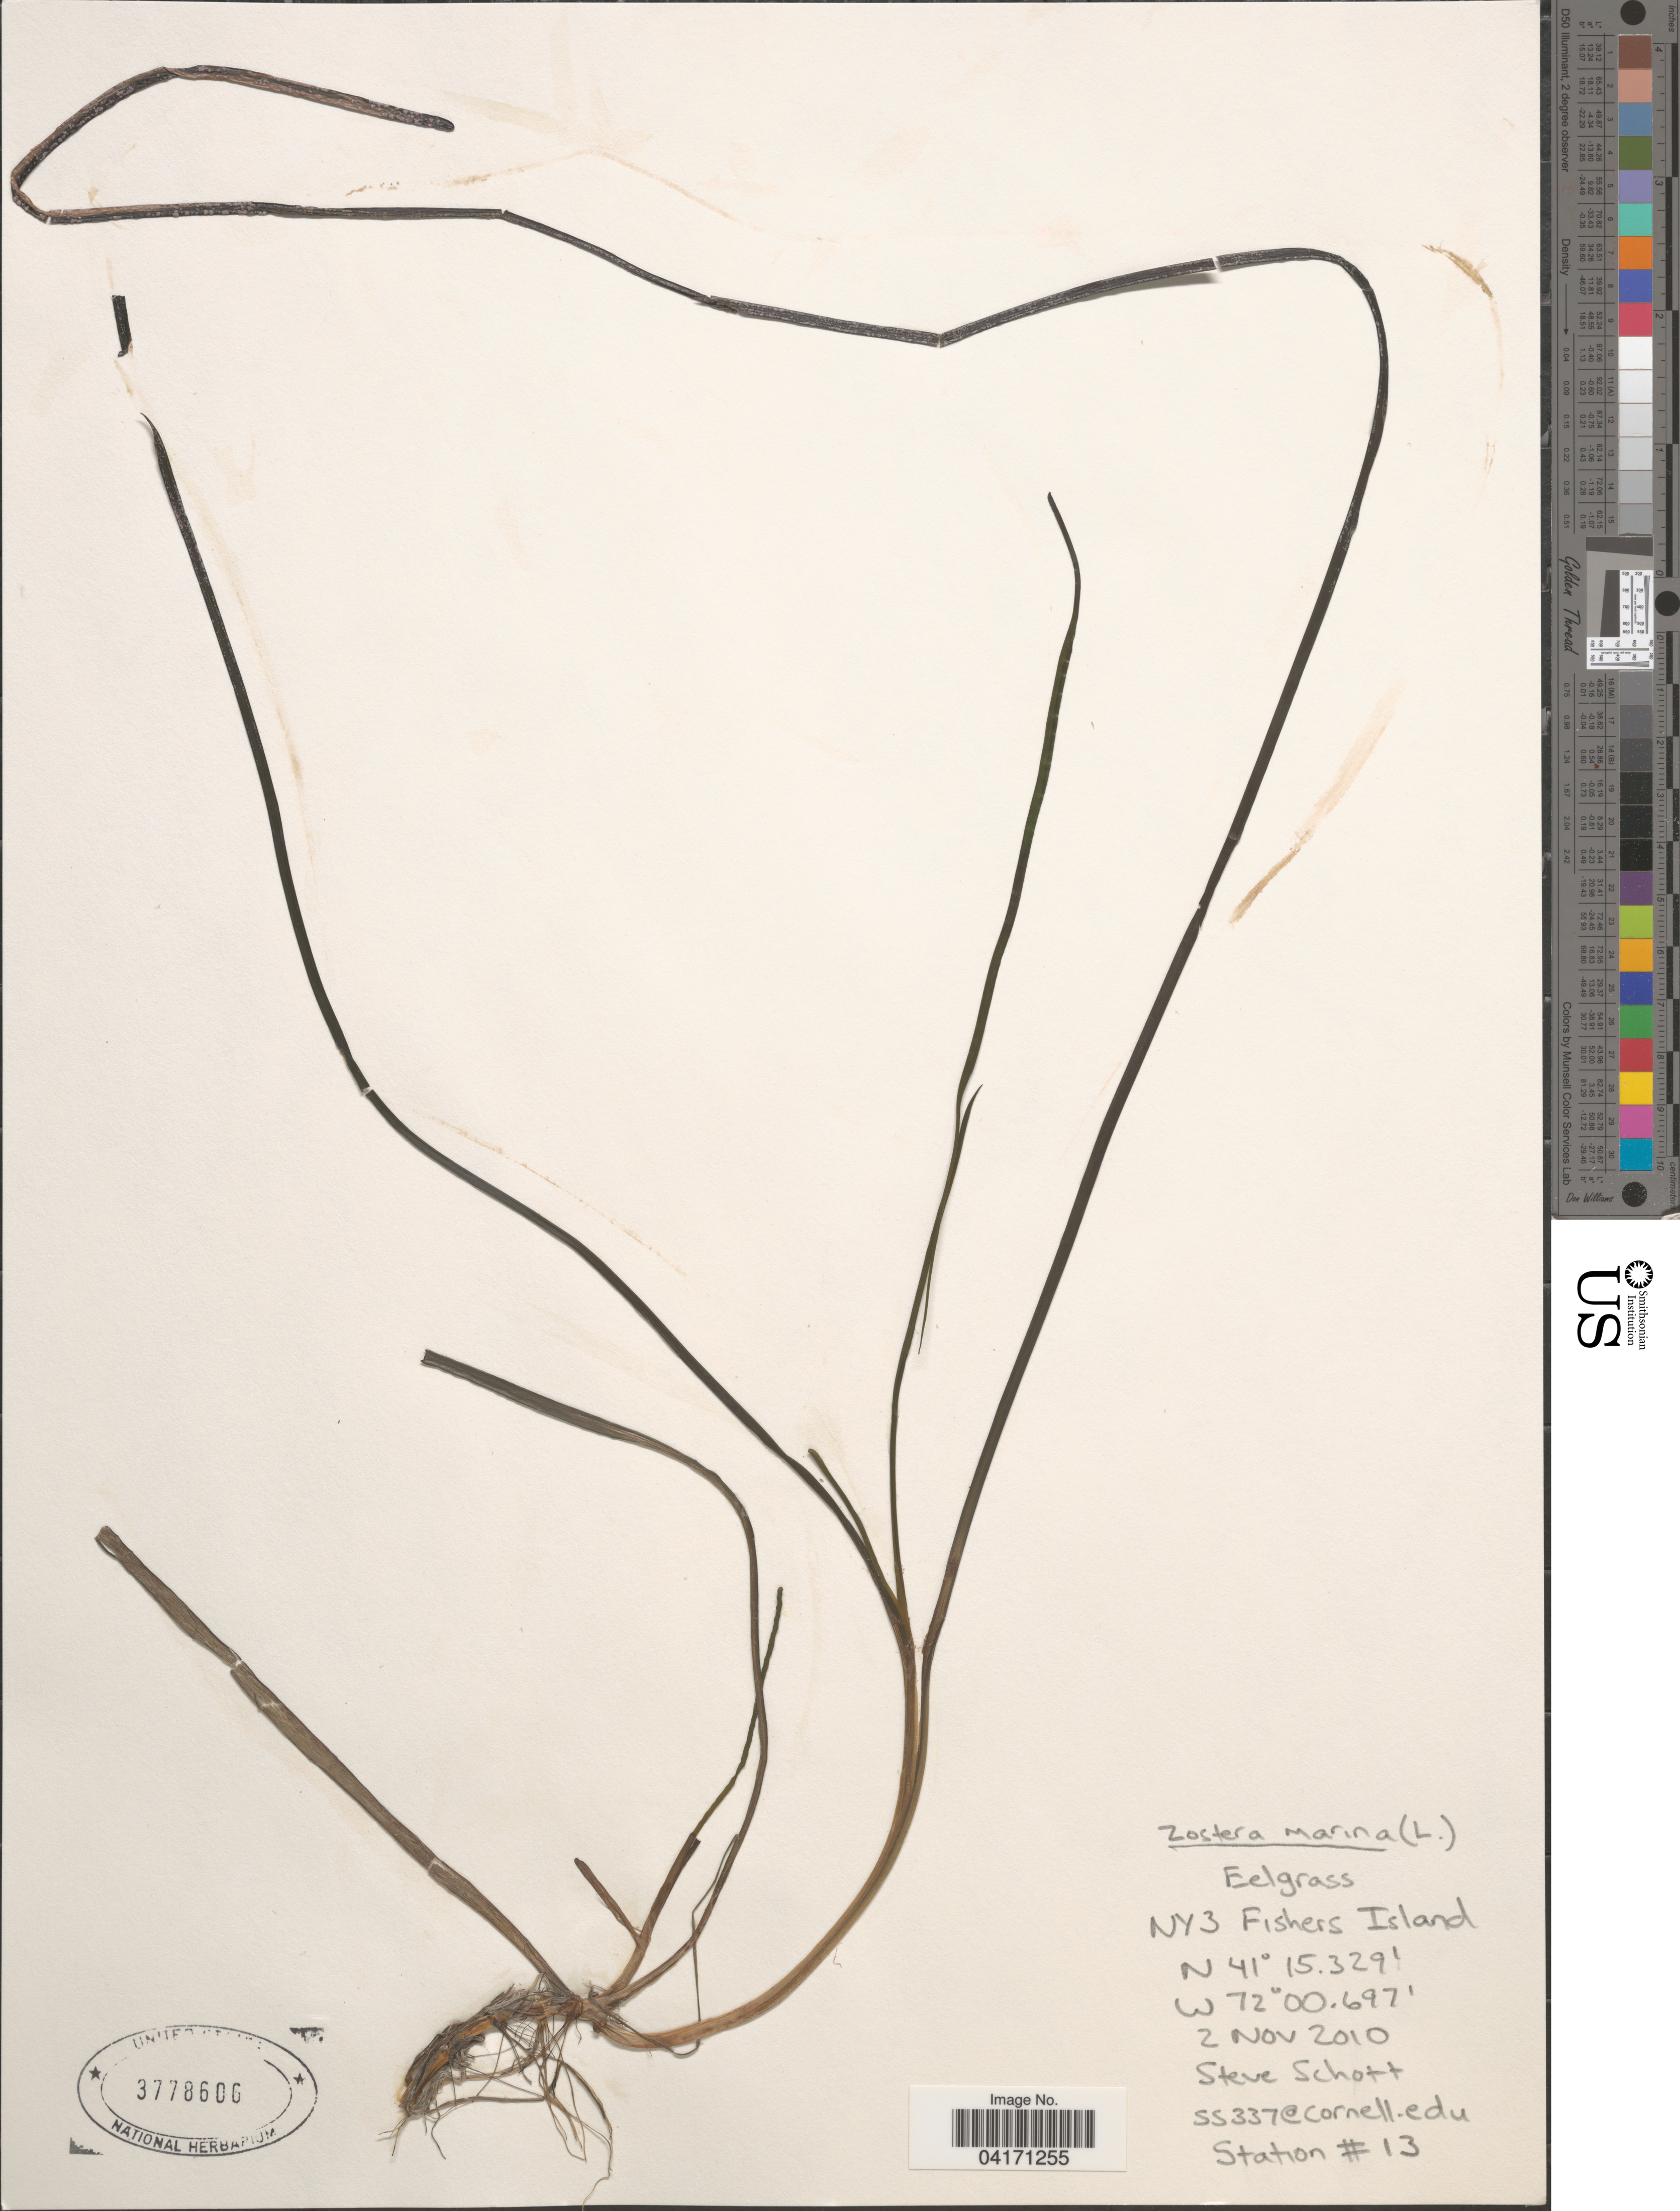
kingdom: Plantae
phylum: Tracheophyta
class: Liliopsida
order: Alismatales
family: Zosteraceae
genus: Zostera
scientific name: Zostera marina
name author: L.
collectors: S. Schott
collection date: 2010-11-02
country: United States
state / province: New York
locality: NY3 Fishers Island. Station #13.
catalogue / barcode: US 3778606